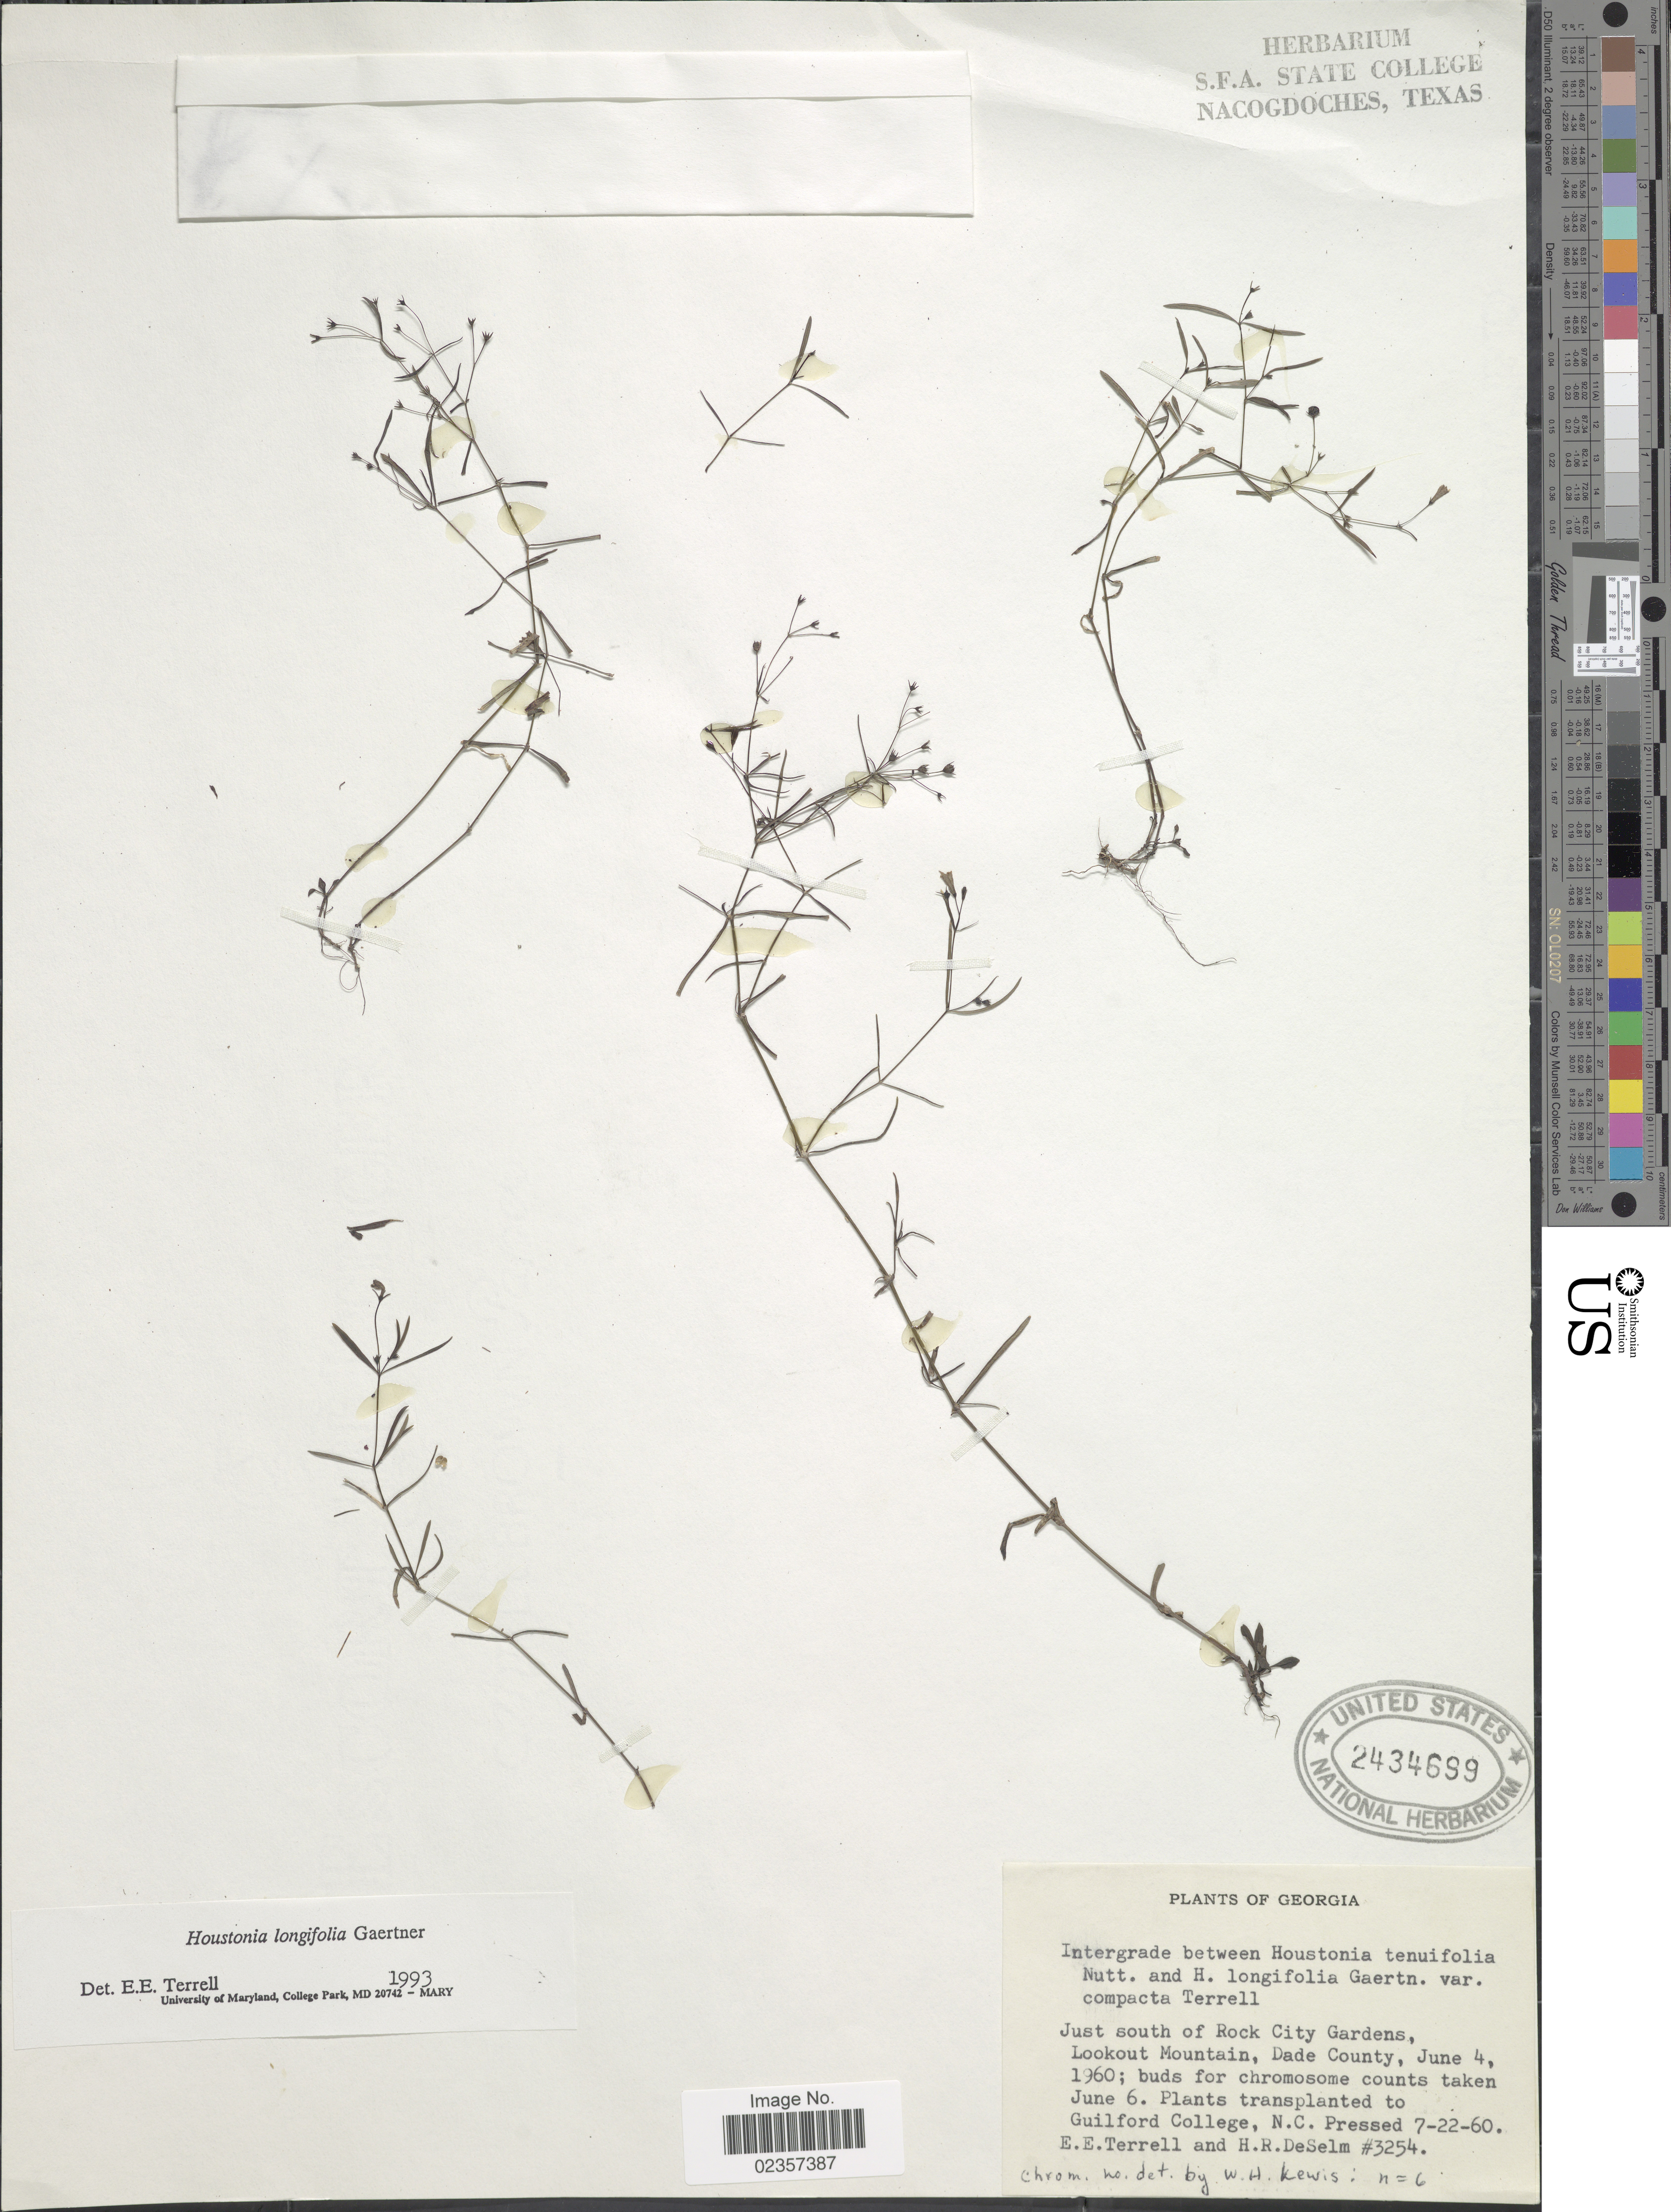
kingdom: Plantae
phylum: Tracheophyta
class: Magnoliopsida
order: Gentianales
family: Rubiaceae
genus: Houstonia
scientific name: Houstonia longifolia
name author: Gaertn.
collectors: E. E. Terrell & H. De Selm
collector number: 3254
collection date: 1960-06-04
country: United States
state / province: Georgia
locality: Just south of Rock City Gardens, Lookout Mountain, Dade County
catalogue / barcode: US 2434699